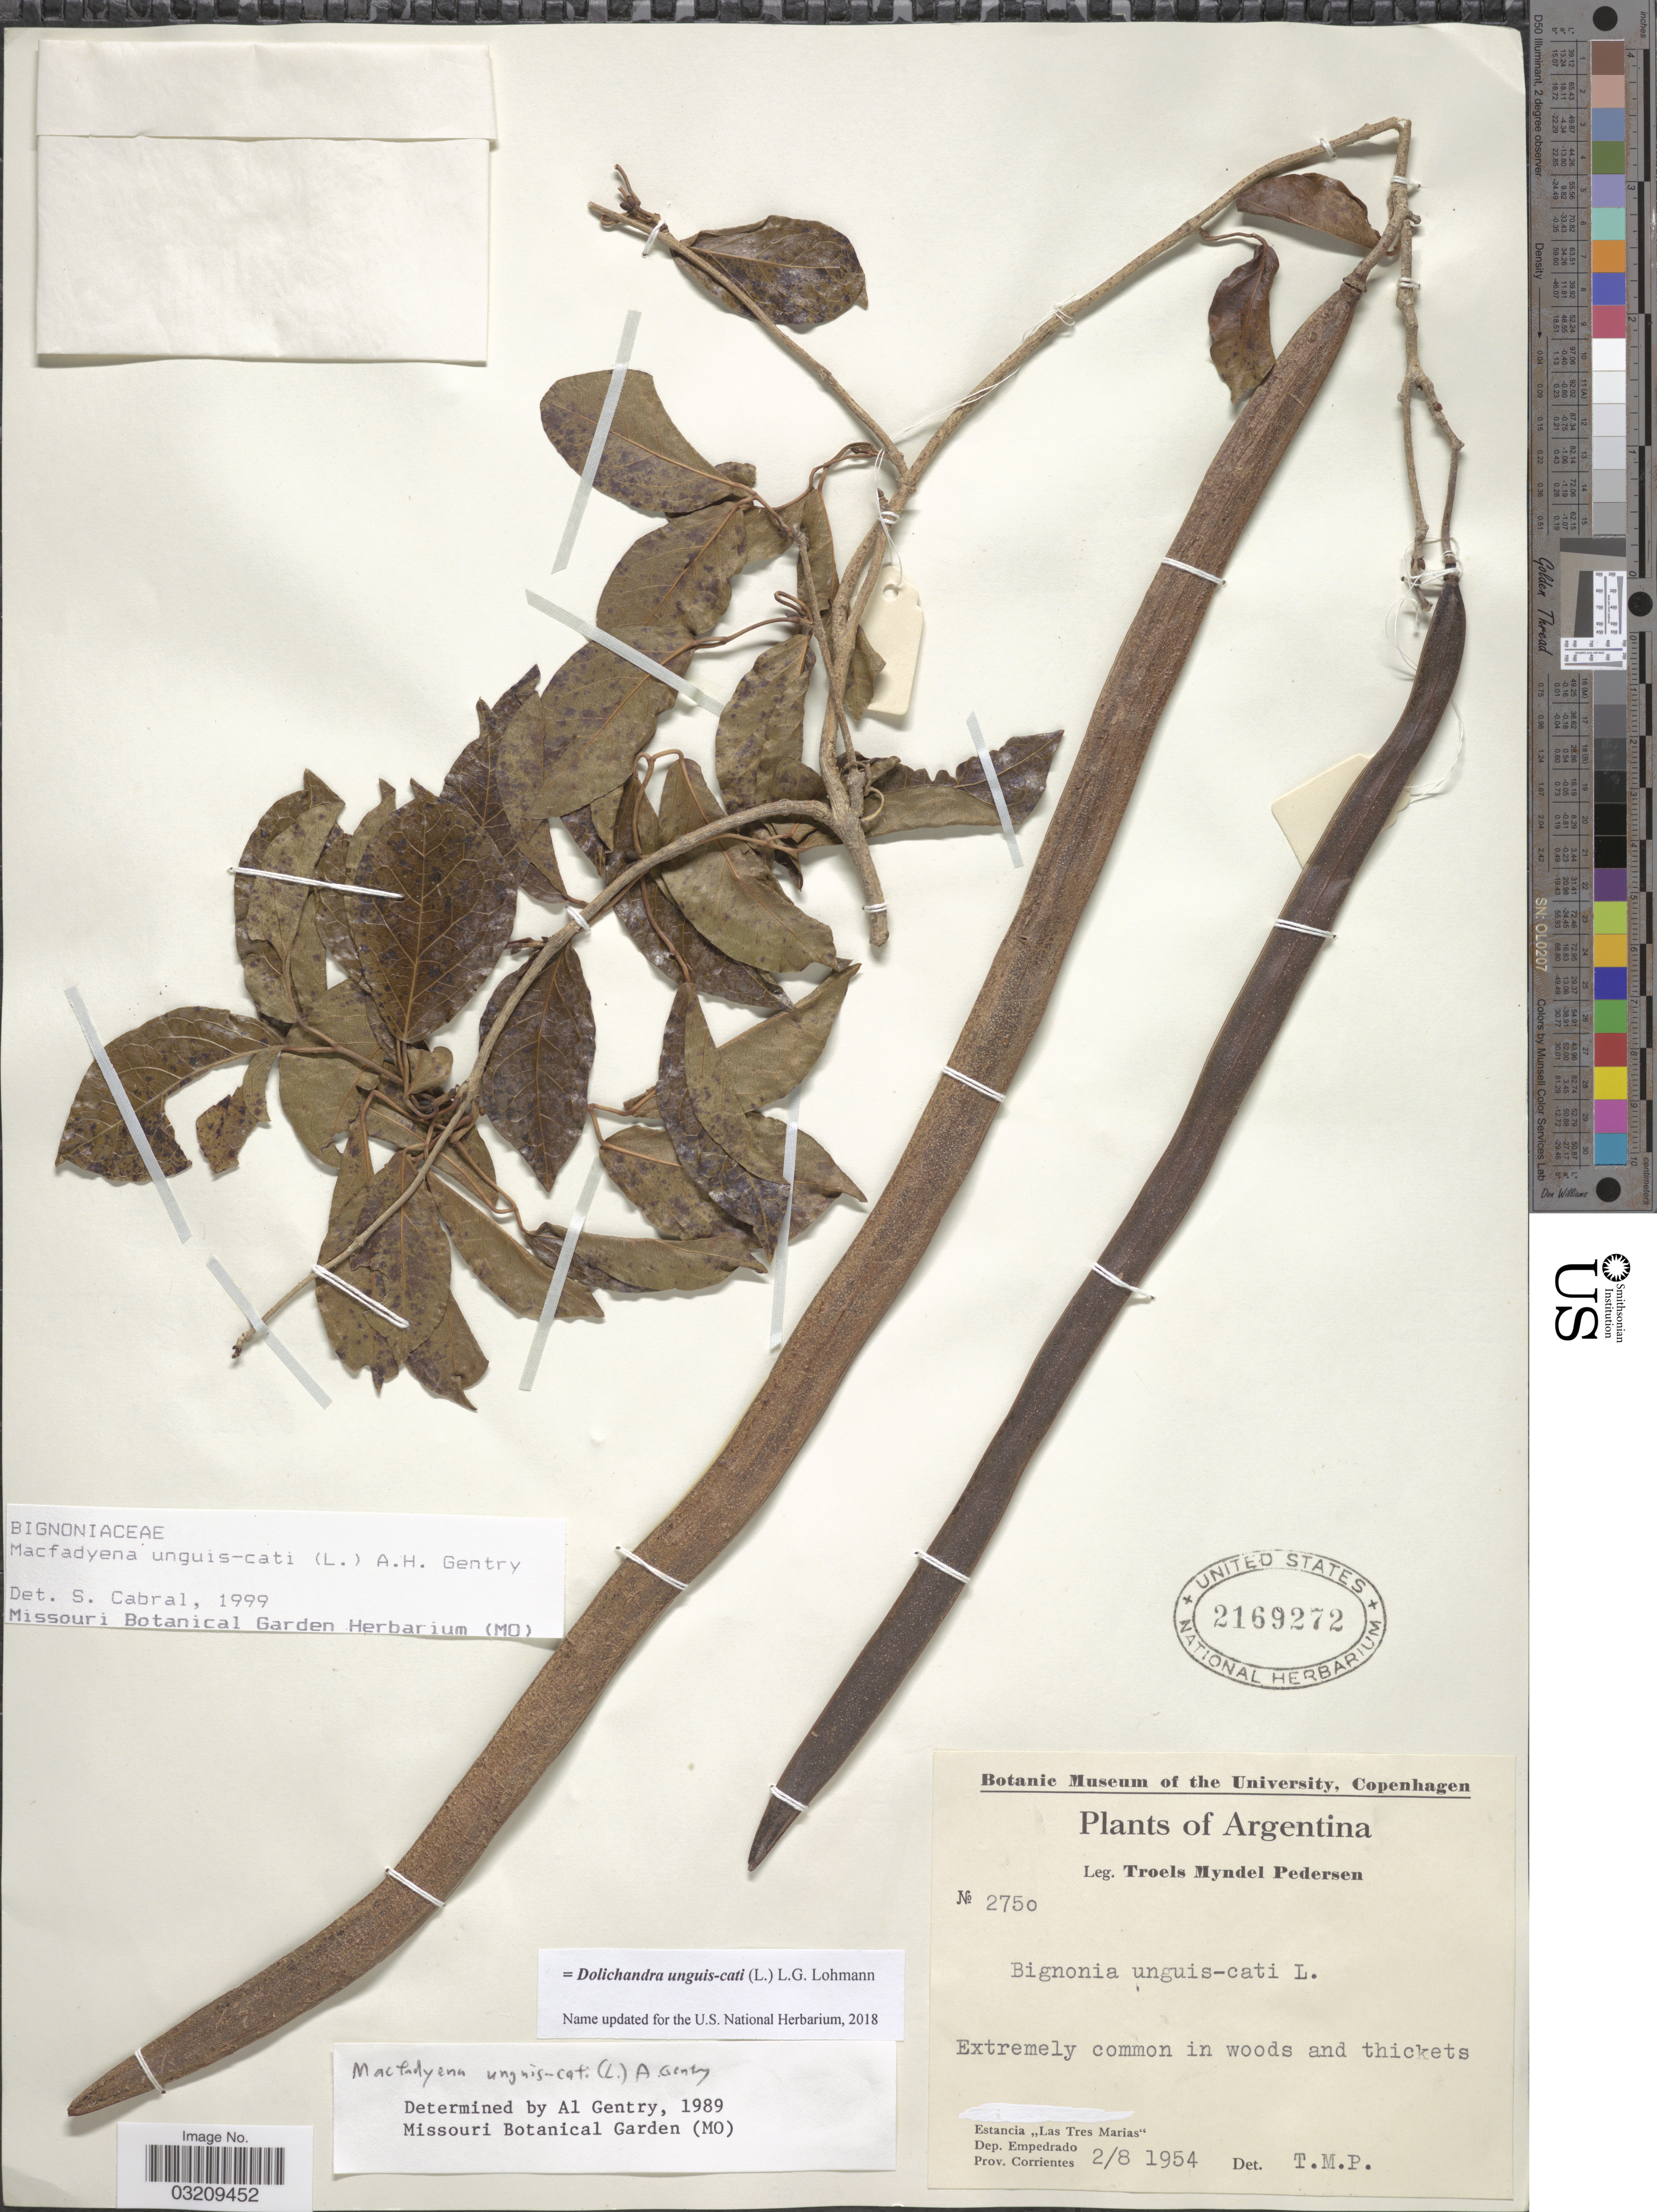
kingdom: Plantae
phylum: Tracheophyta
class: Magnoliopsida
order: Lamiales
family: Bignoniaceae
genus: Dolichandra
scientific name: Dolichandra unguis-cati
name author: (L.) L.G. Lohmann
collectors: T. Pederson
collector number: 2750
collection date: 1954-08-02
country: Argentina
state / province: Corrientes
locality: Estancia "Las Tres Marias" Dep. Empedrado.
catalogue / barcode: US 2169272